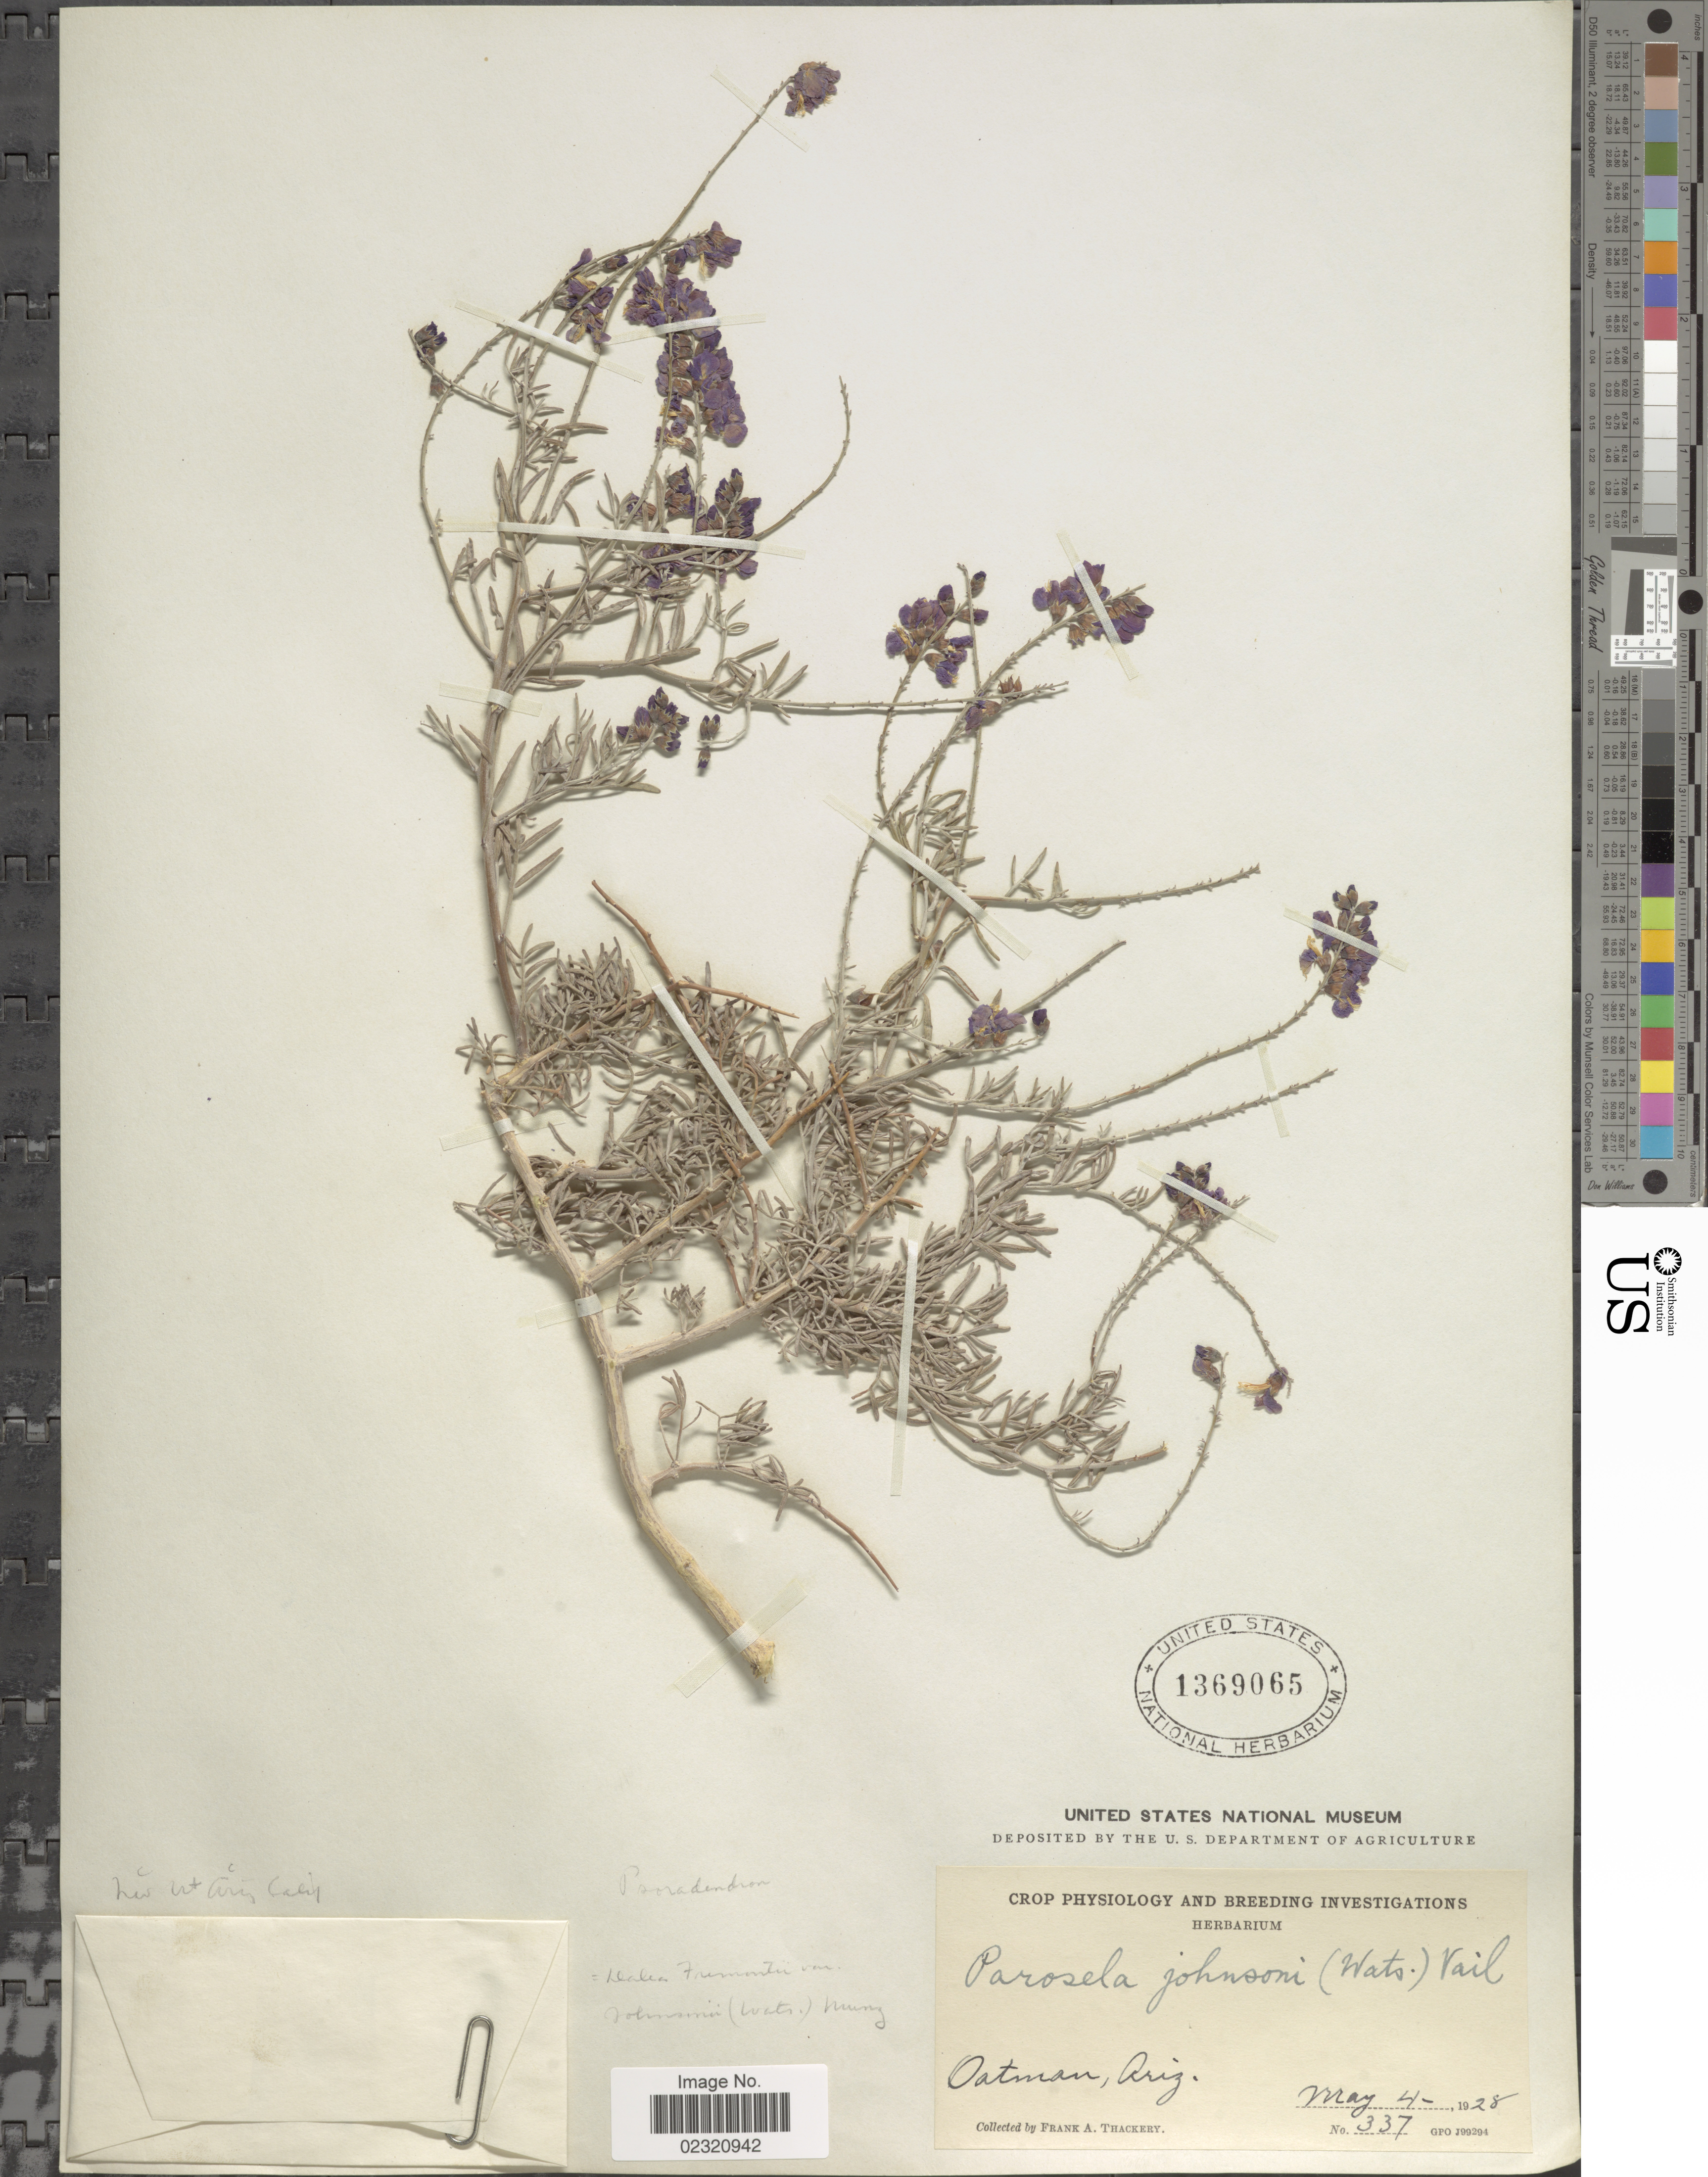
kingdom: Plantae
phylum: Tracheophyta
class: Magnoliopsida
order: Fabales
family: Fabaceae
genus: Psorothamnus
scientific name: Psorothamnus fremontii var. attenuatus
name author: Barneby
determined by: Strong, Mark T., (BOT), Smithsonian Institution - National Museum of Natural History (UNITED STATES)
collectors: F. Thackery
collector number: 337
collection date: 1928-05-04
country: United States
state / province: Arizona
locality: Oatman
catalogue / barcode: US 1369065